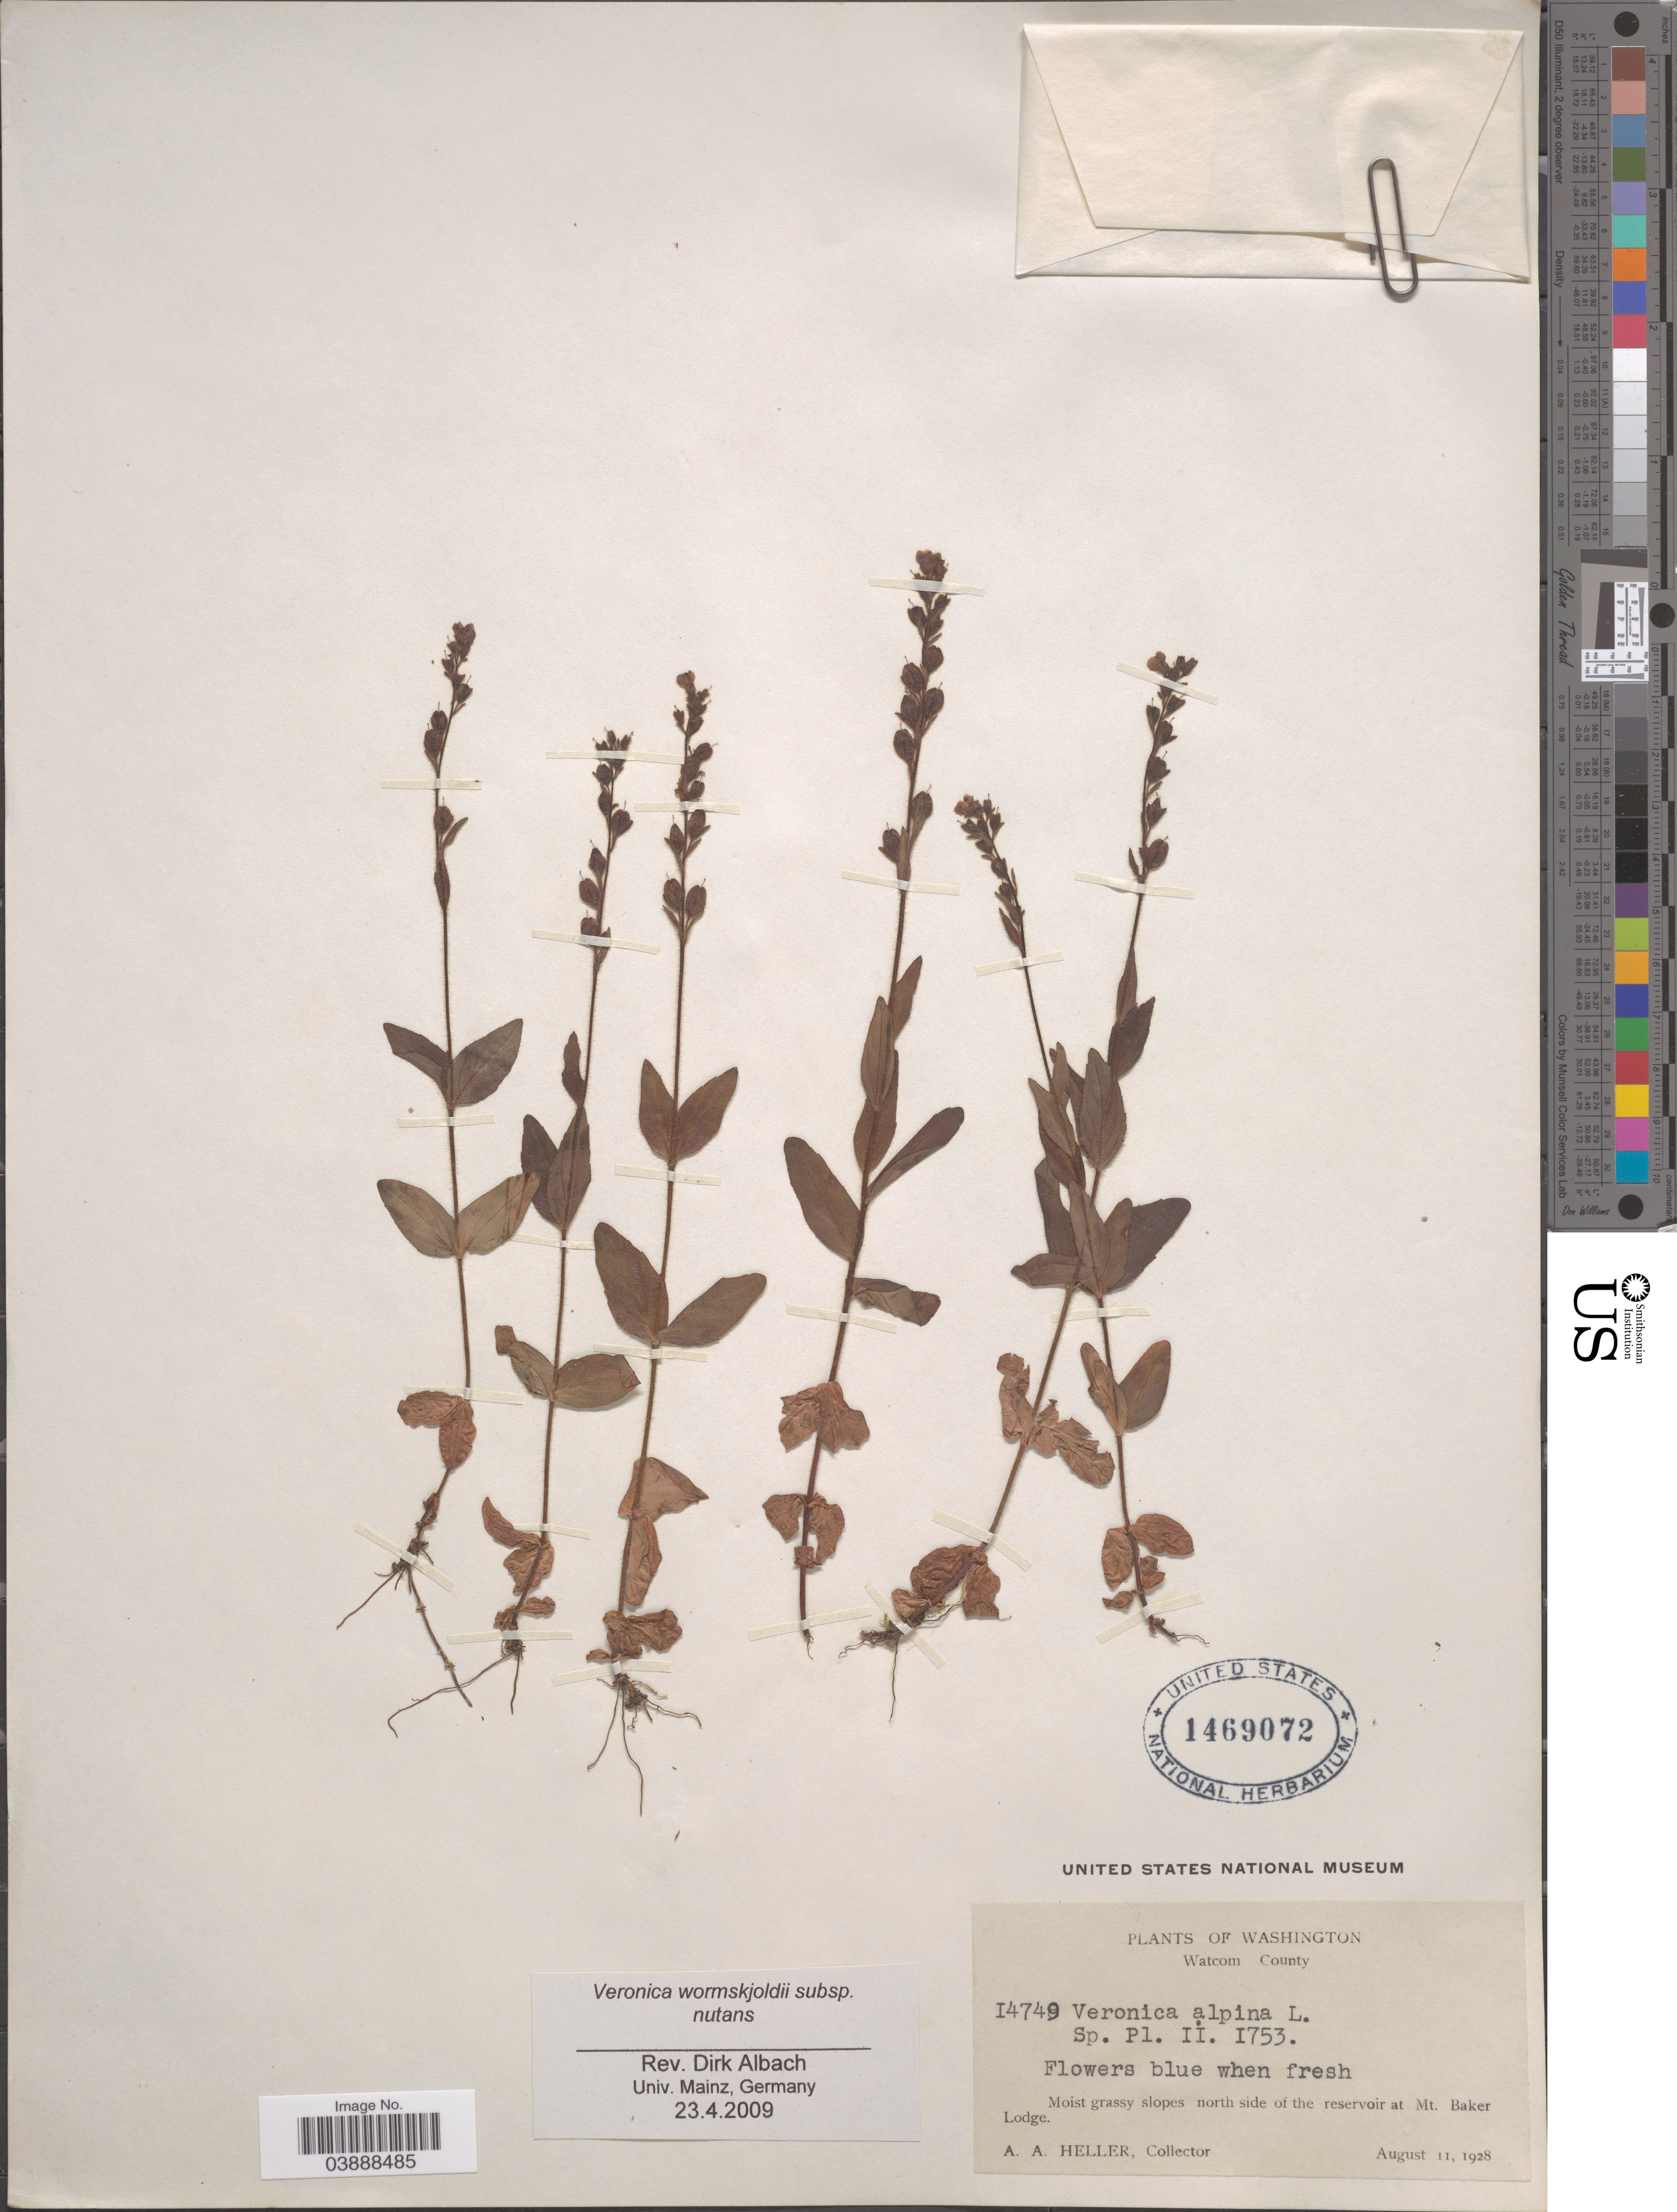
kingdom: Plantae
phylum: Tracheophyta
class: Magnoliopsida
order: Lamiales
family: Plantaginaceae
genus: Veronica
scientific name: Veronica wormskjoldii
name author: Roem. & Schult.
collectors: A. A. Heller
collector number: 14749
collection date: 1928-08-11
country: United States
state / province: Washington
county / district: Whatcom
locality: Watcom County. North side of the reservoir at Mt. Baker Lodge.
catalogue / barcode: US 1469072